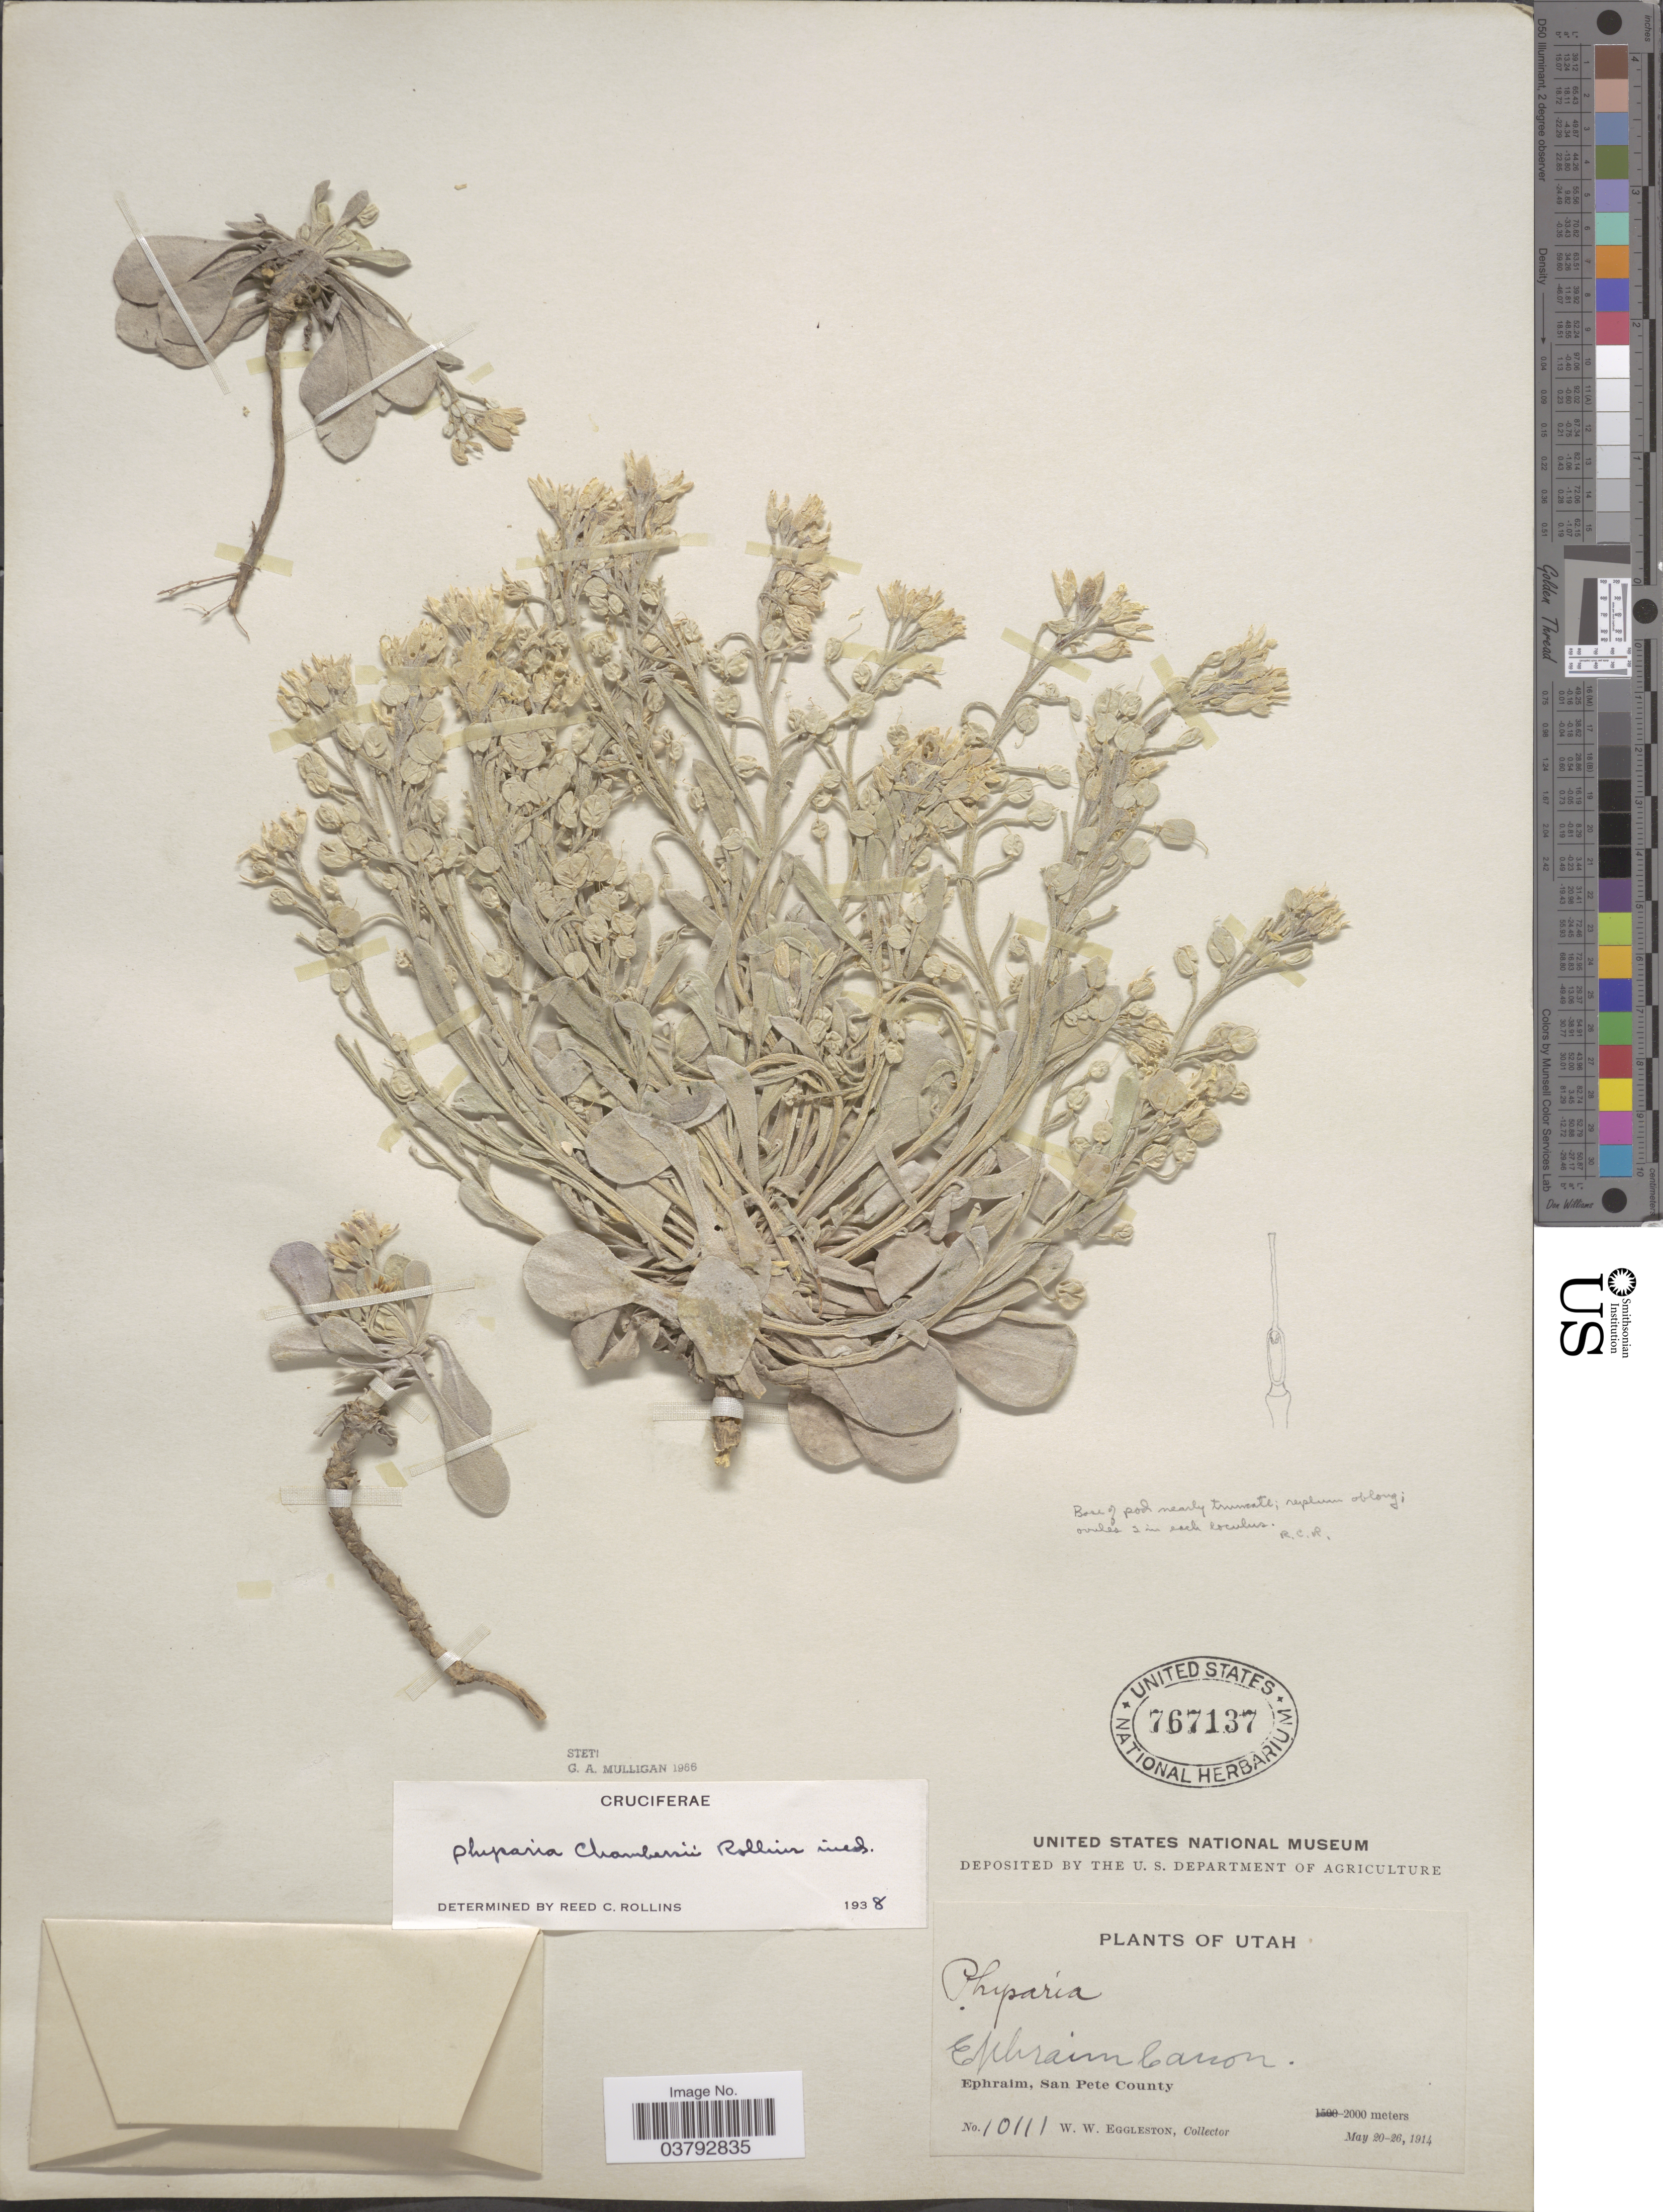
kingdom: Plantae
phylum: Tracheophyta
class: Magnoliopsida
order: Brassicales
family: Brassicaceae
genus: Physaria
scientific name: Physaria chambersii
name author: Rollins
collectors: W. W. Eggleston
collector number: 10111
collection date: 1914-05-20/1914-05-26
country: United States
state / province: Utah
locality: Ephraim Canon. Ephraim, San Pete County.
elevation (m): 2000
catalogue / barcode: US 767137